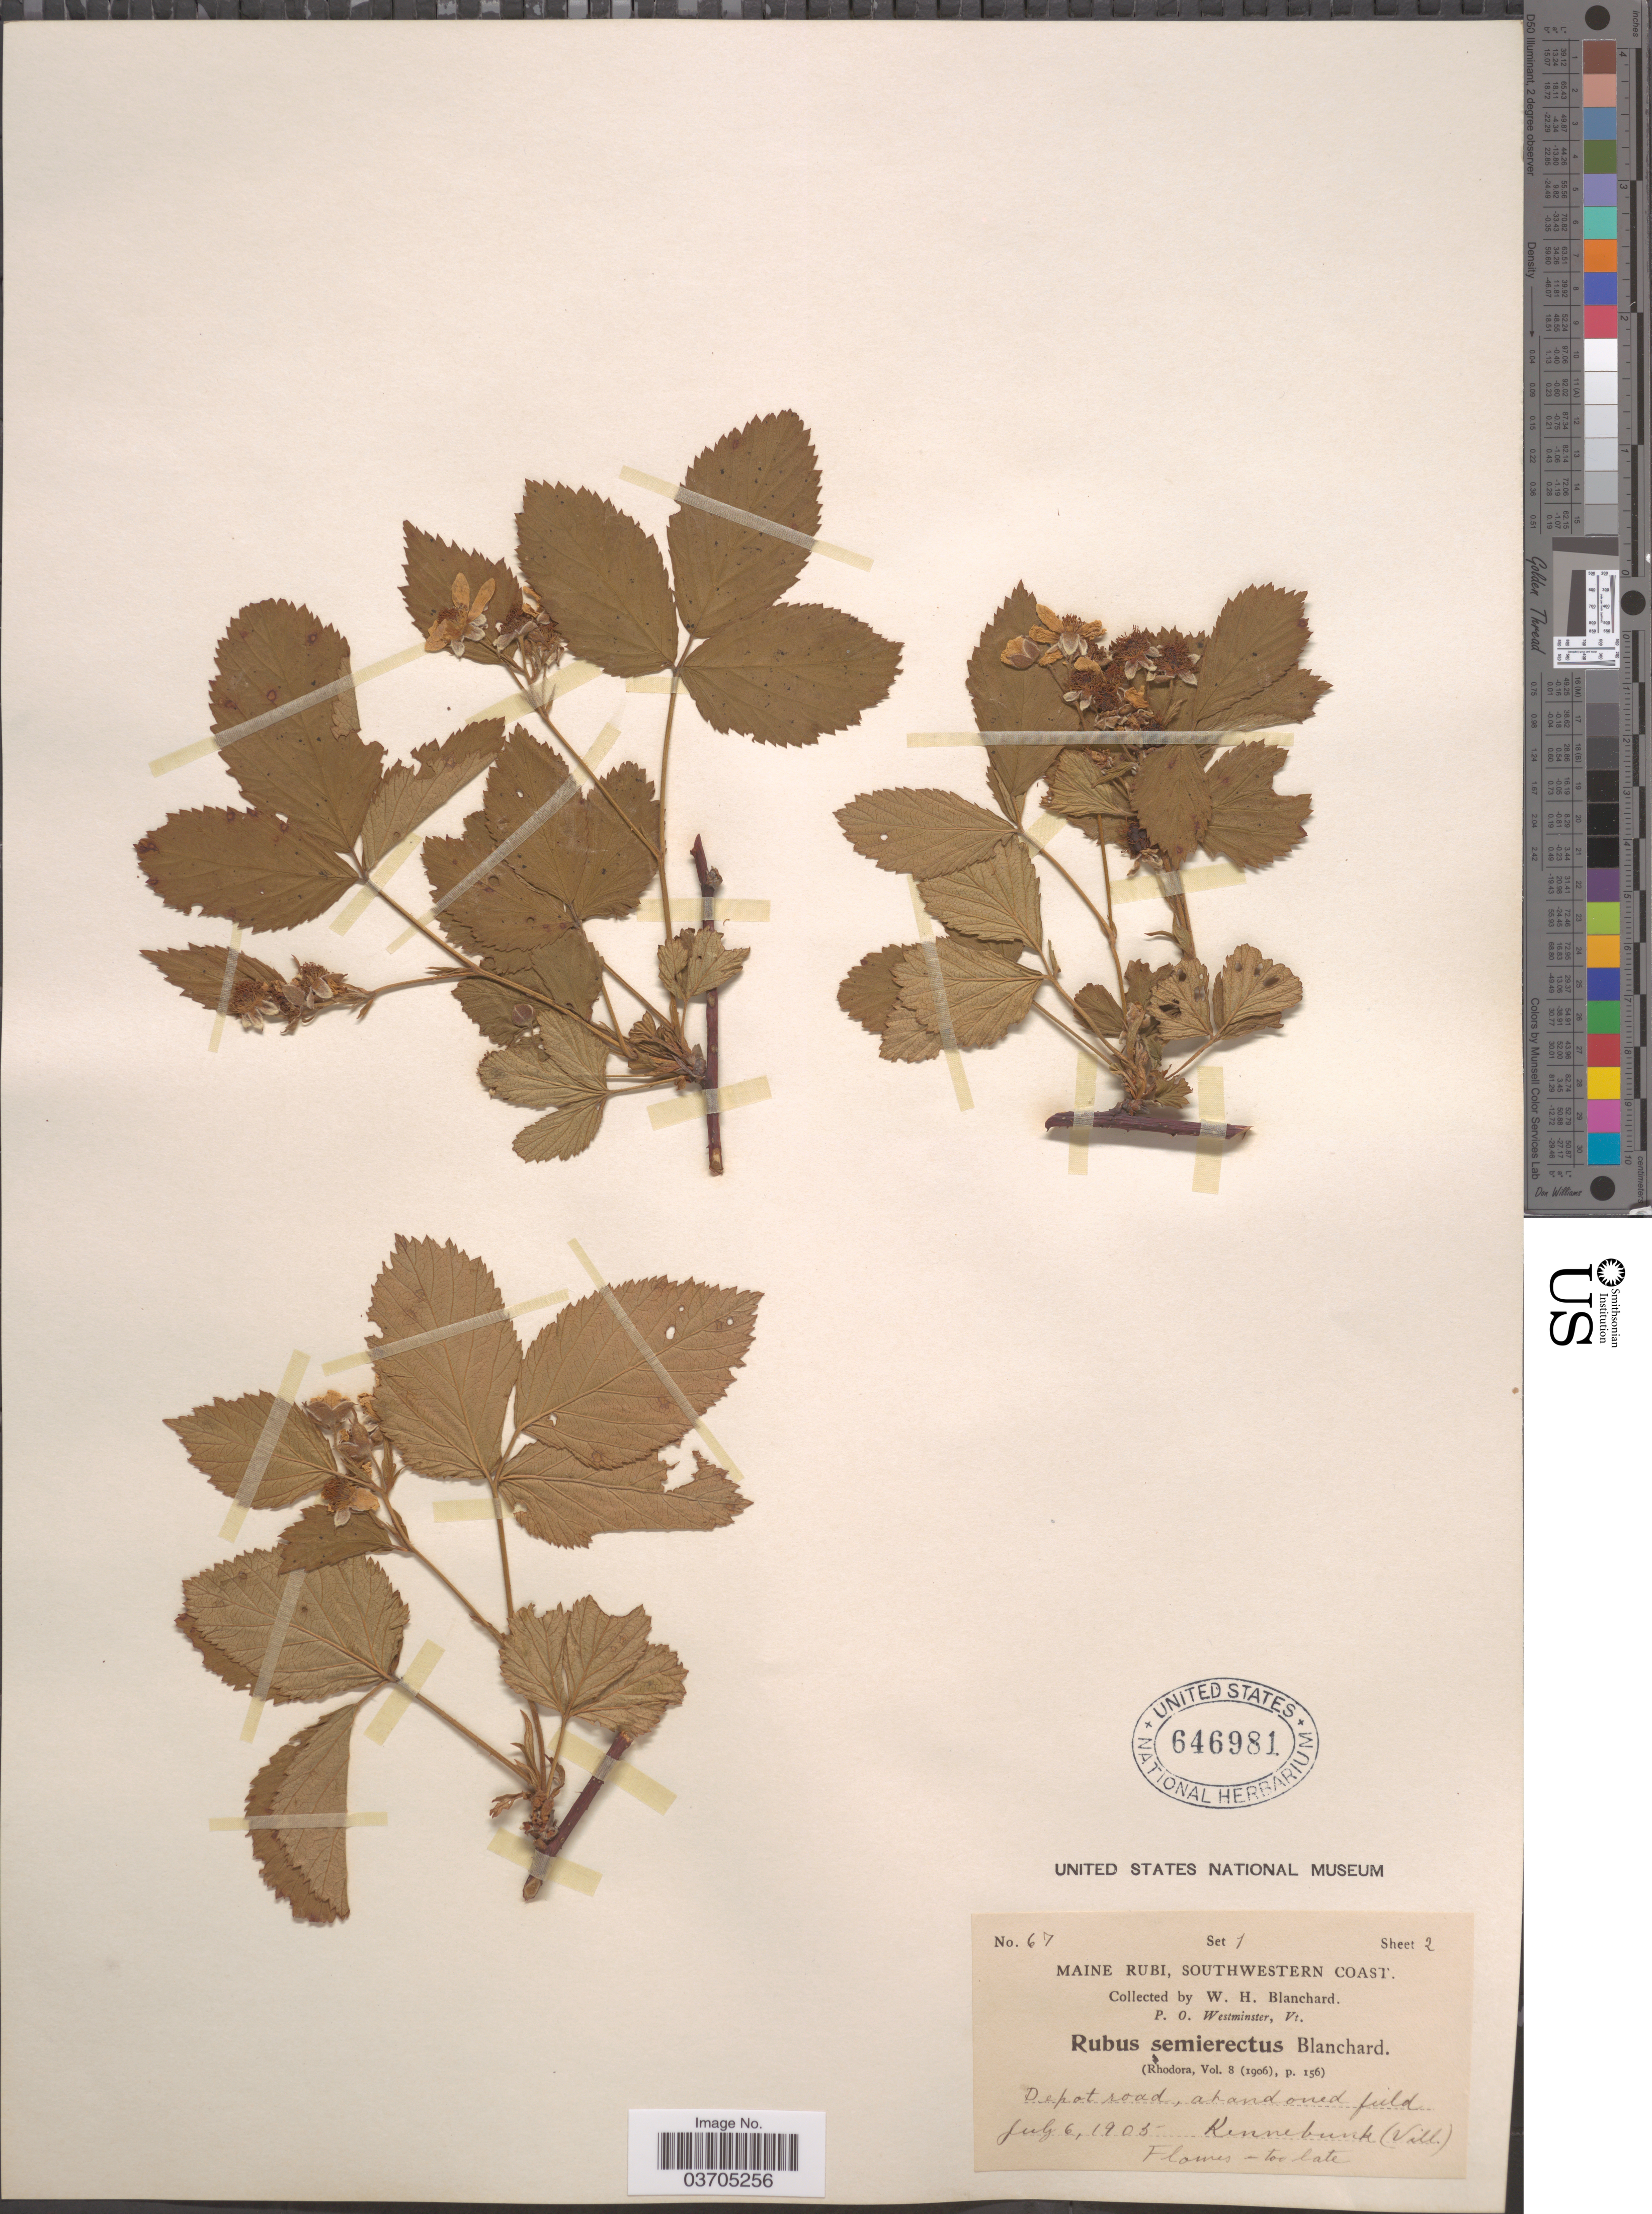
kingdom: Plantae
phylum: Tracheophyta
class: Magnoliopsida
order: Rosales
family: Rosaceae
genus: Rubus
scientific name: Rubus semierectus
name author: Blanch.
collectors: W. H. Blanchard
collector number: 67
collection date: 1905-07-06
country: United States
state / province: Maine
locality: Maine Rubi, Southwestern Coast. Depot road - abandoned field. Kennebunk (Vil.).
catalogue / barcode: US 646981